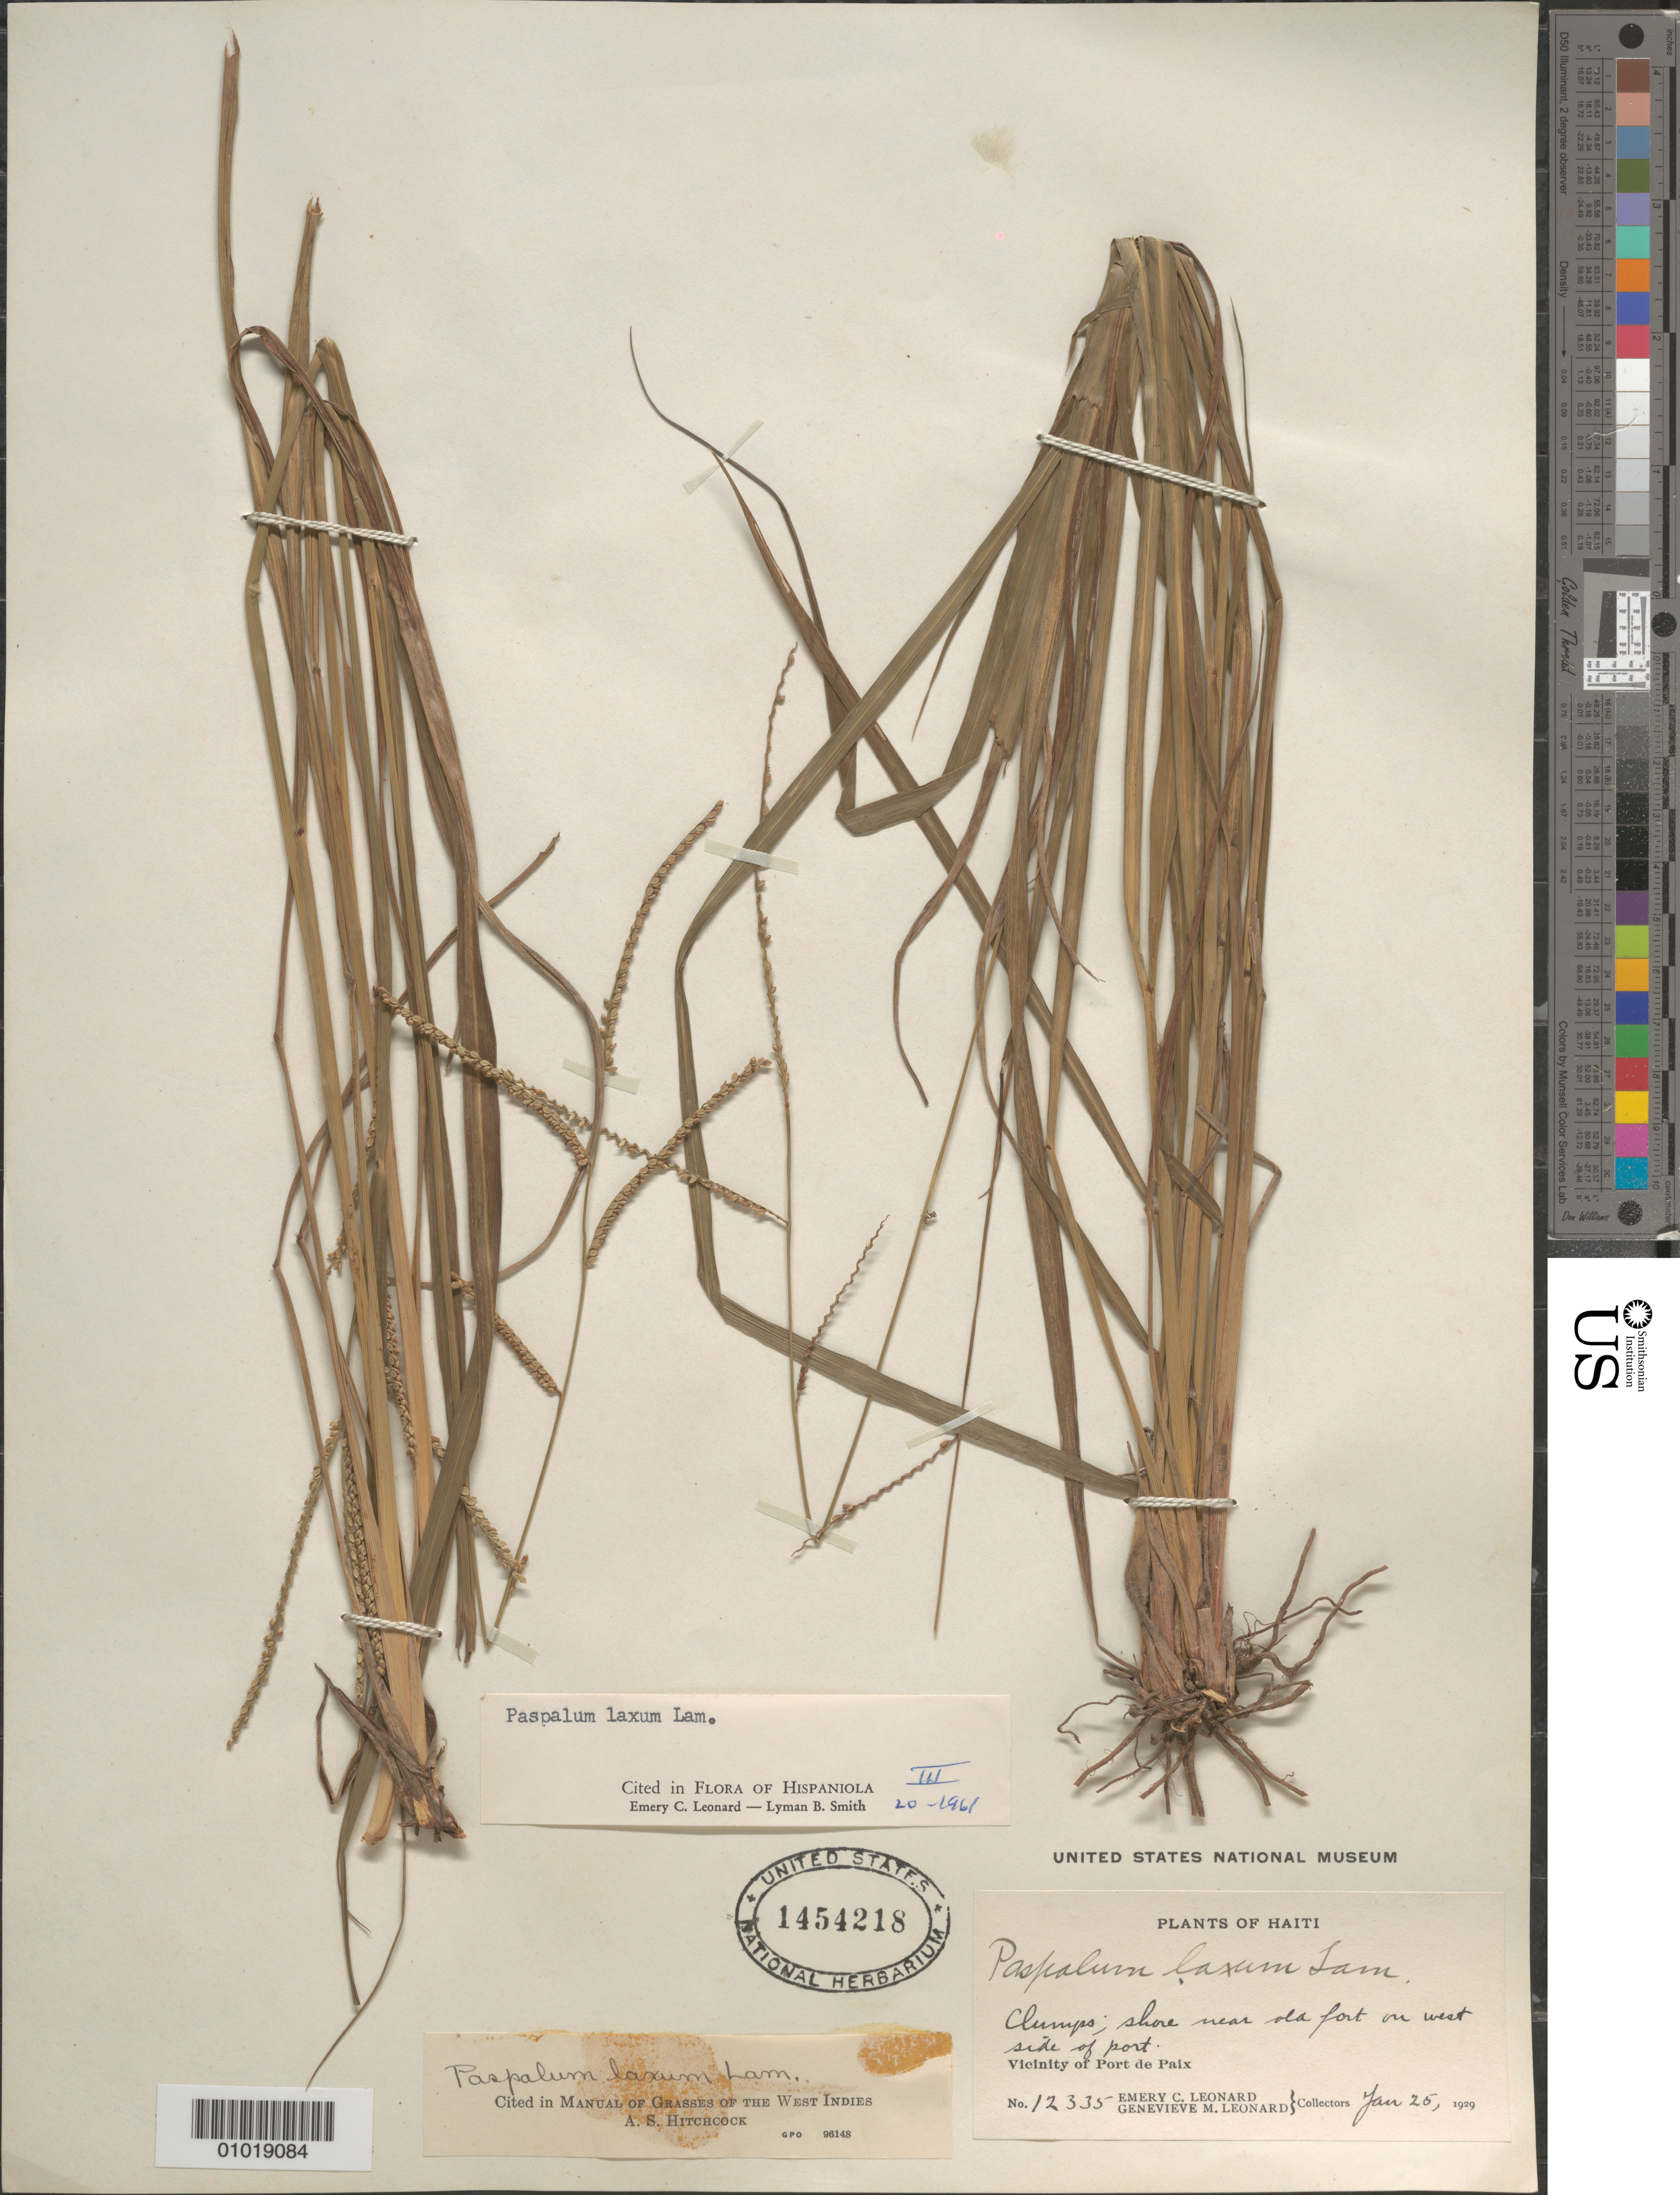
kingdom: Plantae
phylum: Tracheophyta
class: Liliopsida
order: Poales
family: Poaceae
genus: Paspalum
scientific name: Paspalum laxum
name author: Lam.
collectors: E. C. Leonard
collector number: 12335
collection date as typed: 25 Jan 1929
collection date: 1929-01-25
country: Haiti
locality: Vicinity of Port de Paix, shore near old fort on W side of port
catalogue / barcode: US 1454218